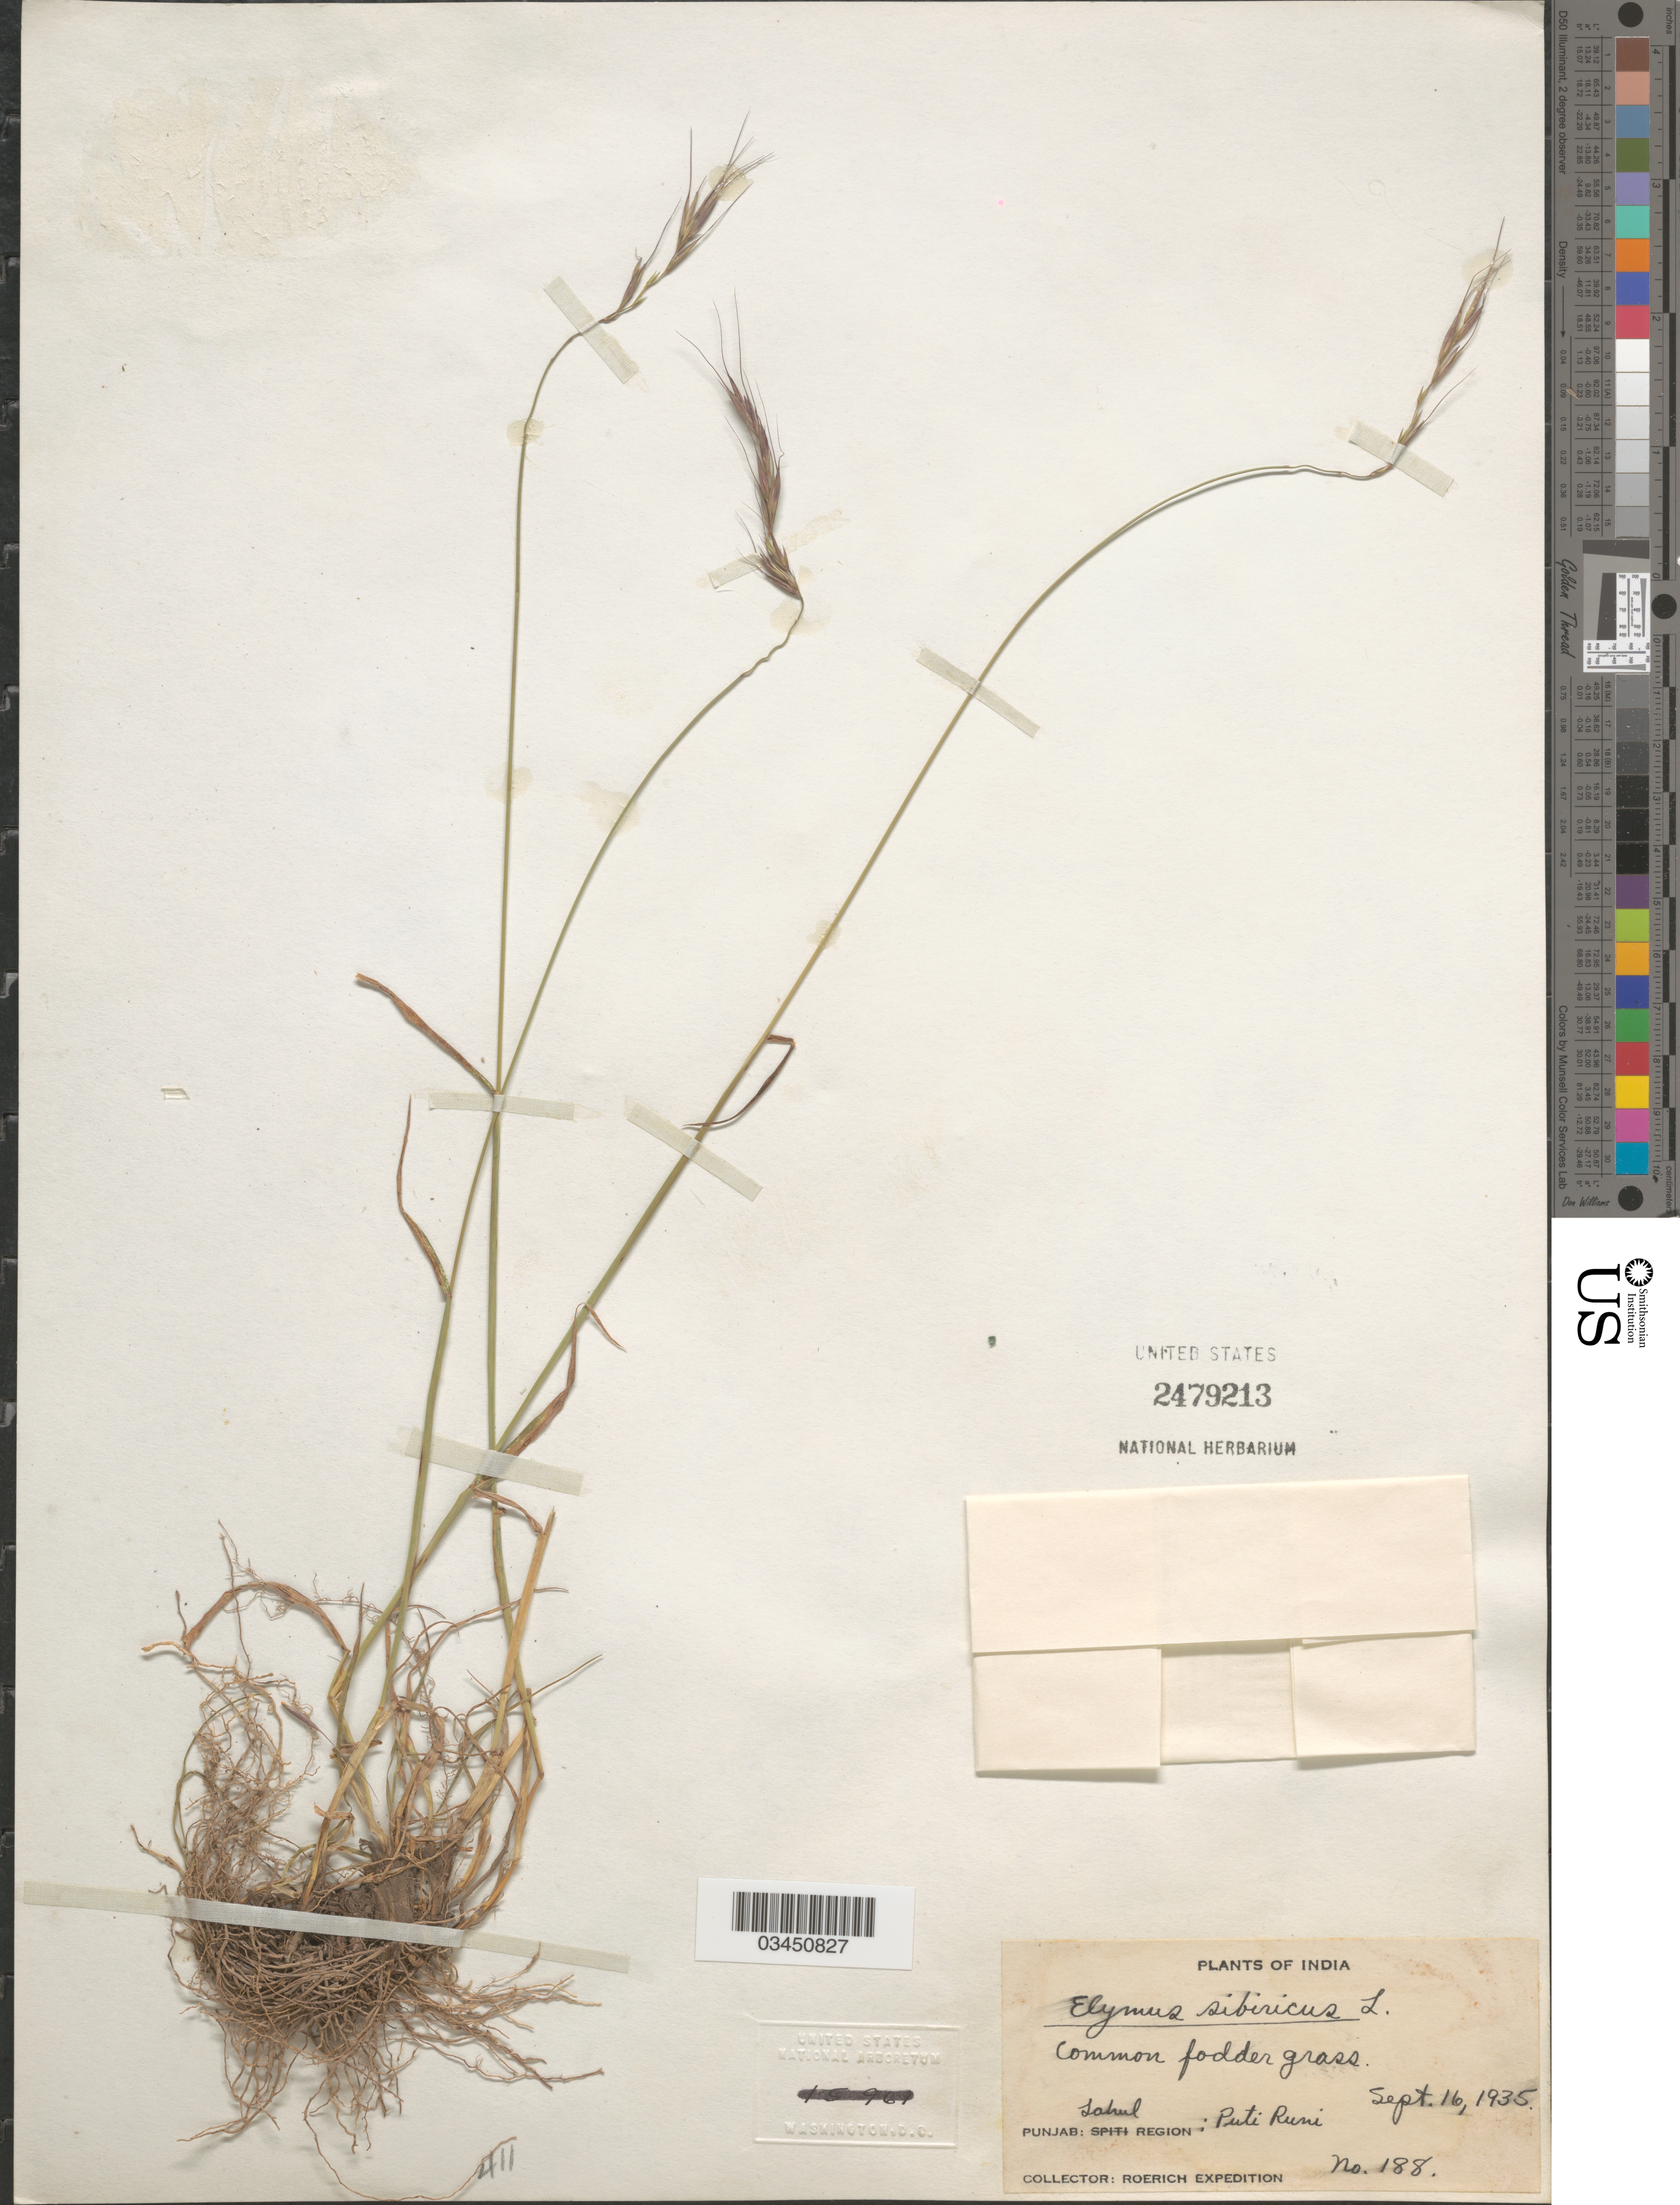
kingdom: Plantae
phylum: Tracheophyta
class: Liliopsida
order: Poales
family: Poaceae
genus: Elymus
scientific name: Elymus sibiricus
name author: L.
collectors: Roerich Expedition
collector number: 188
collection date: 1935-09-16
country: India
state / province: Punjab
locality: Lahul Region: Puti Runi.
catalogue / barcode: US 2479213